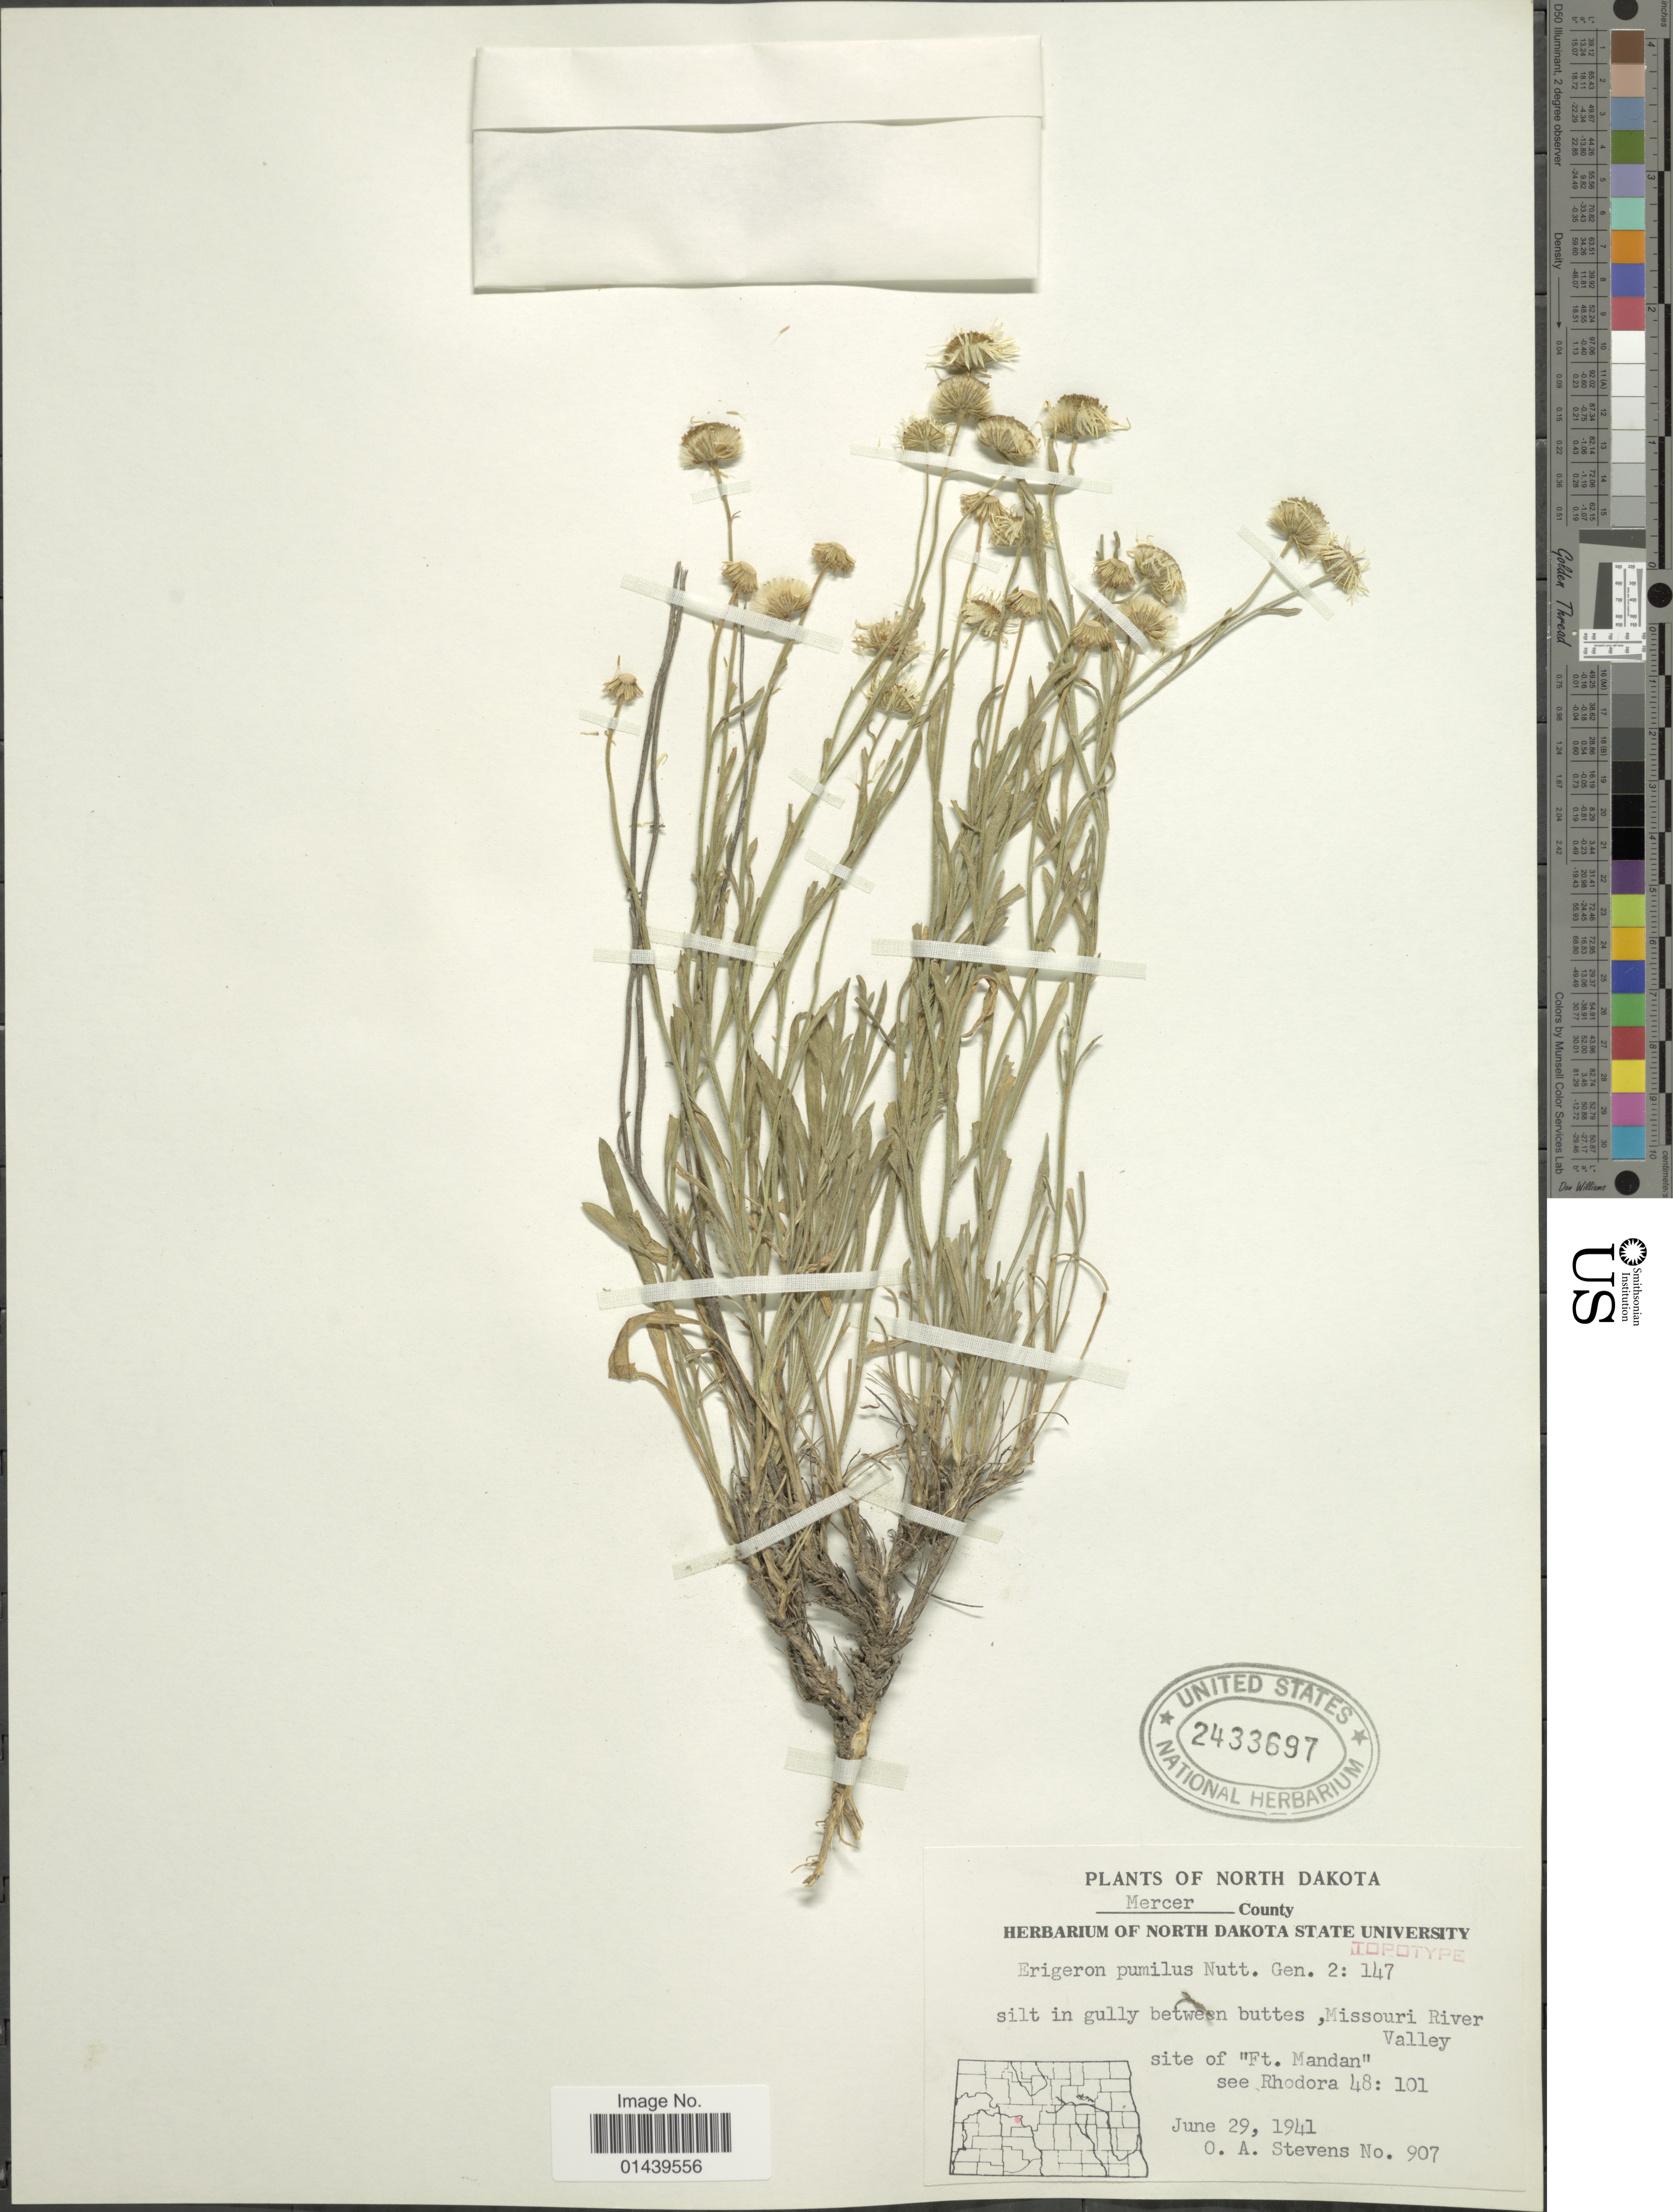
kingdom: Plantae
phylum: Tracheophyta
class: Magnoliopsida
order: Asterales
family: Asteraceae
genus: Erigeron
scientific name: Erigeron pumilus subsp. pumilus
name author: Nutt.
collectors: O. A. Stevens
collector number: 907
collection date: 1941-06-29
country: United States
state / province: North Dakota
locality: Mercer County. Missouri River Valley. site of "Ft. Mandan" see Rhodora 48: 101 [unsure placement]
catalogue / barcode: US 2433697